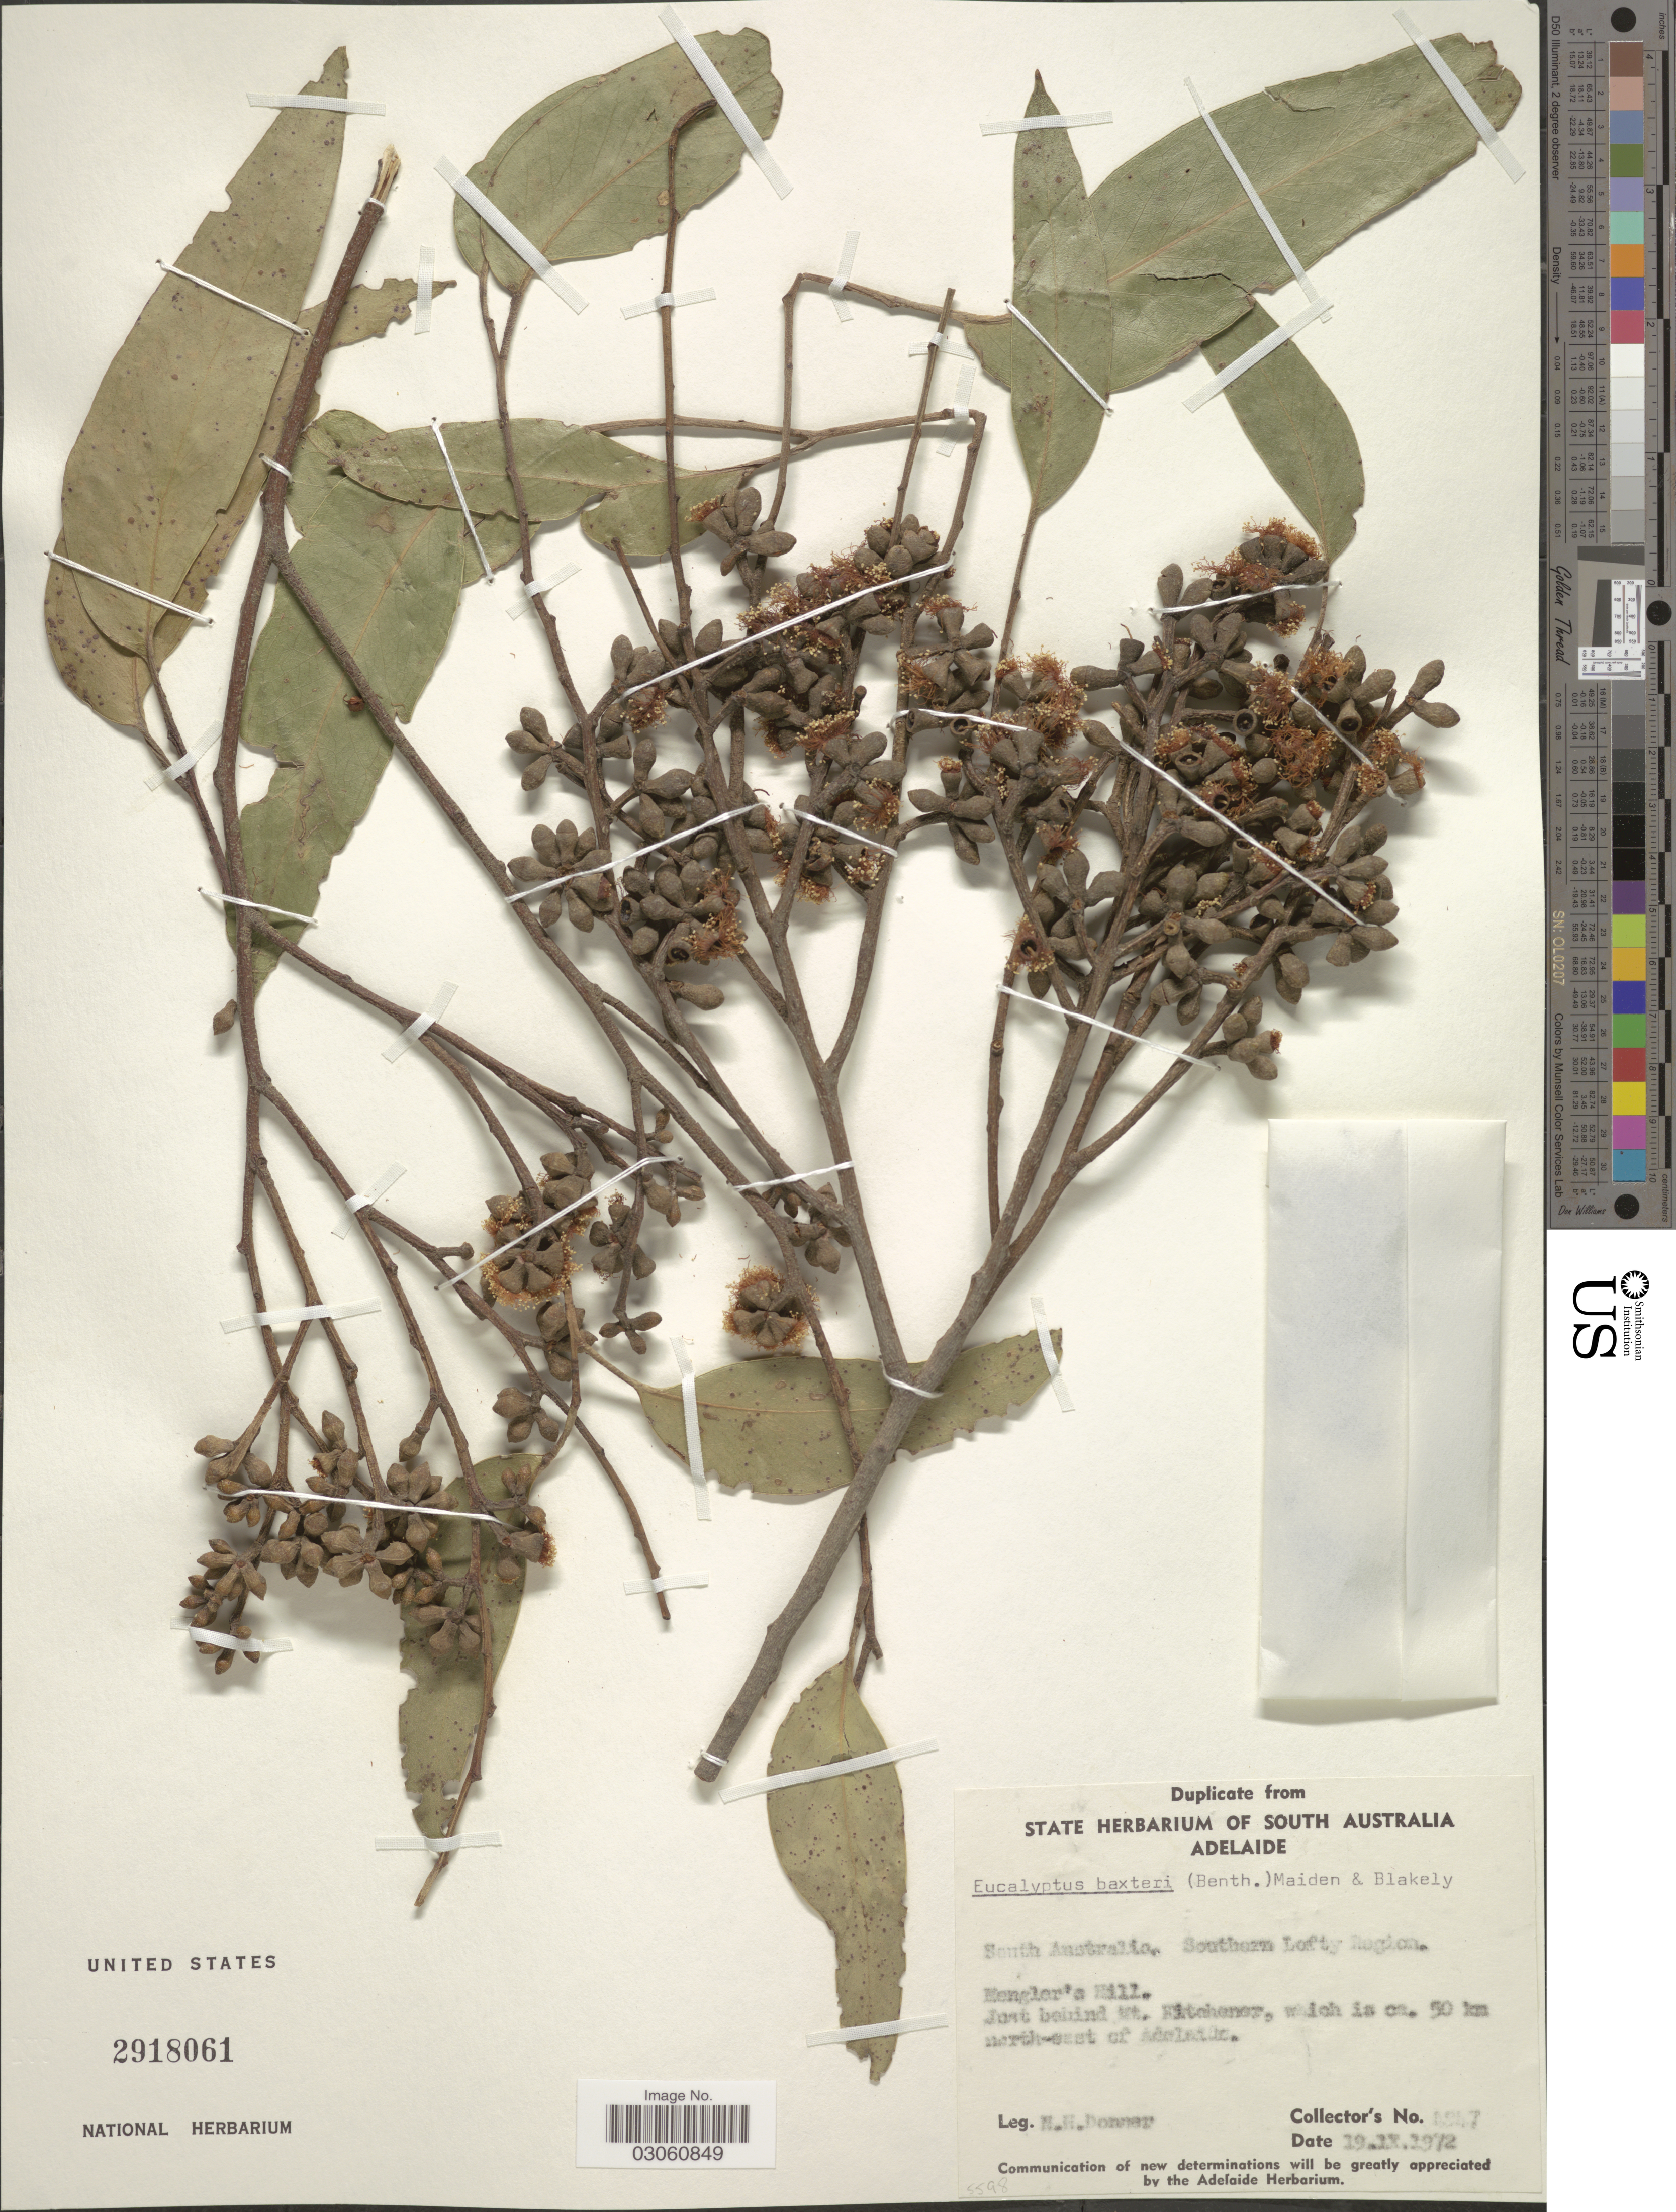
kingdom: Plantae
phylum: Tracheophyta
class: Magnoliopsida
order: Myrtales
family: Myrtaceae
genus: Eucalyptus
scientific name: Eucalyptus baxteri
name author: (Benth.) J.M. Black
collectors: N. Donner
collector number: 1947*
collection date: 1972-09-19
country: Australia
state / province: South Australia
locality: Southern Lofty Region, Mengler's Hill, Just behind Mt. Fitchener, which is ca. 50 km north-est of Adelaide.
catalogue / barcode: US 2918061